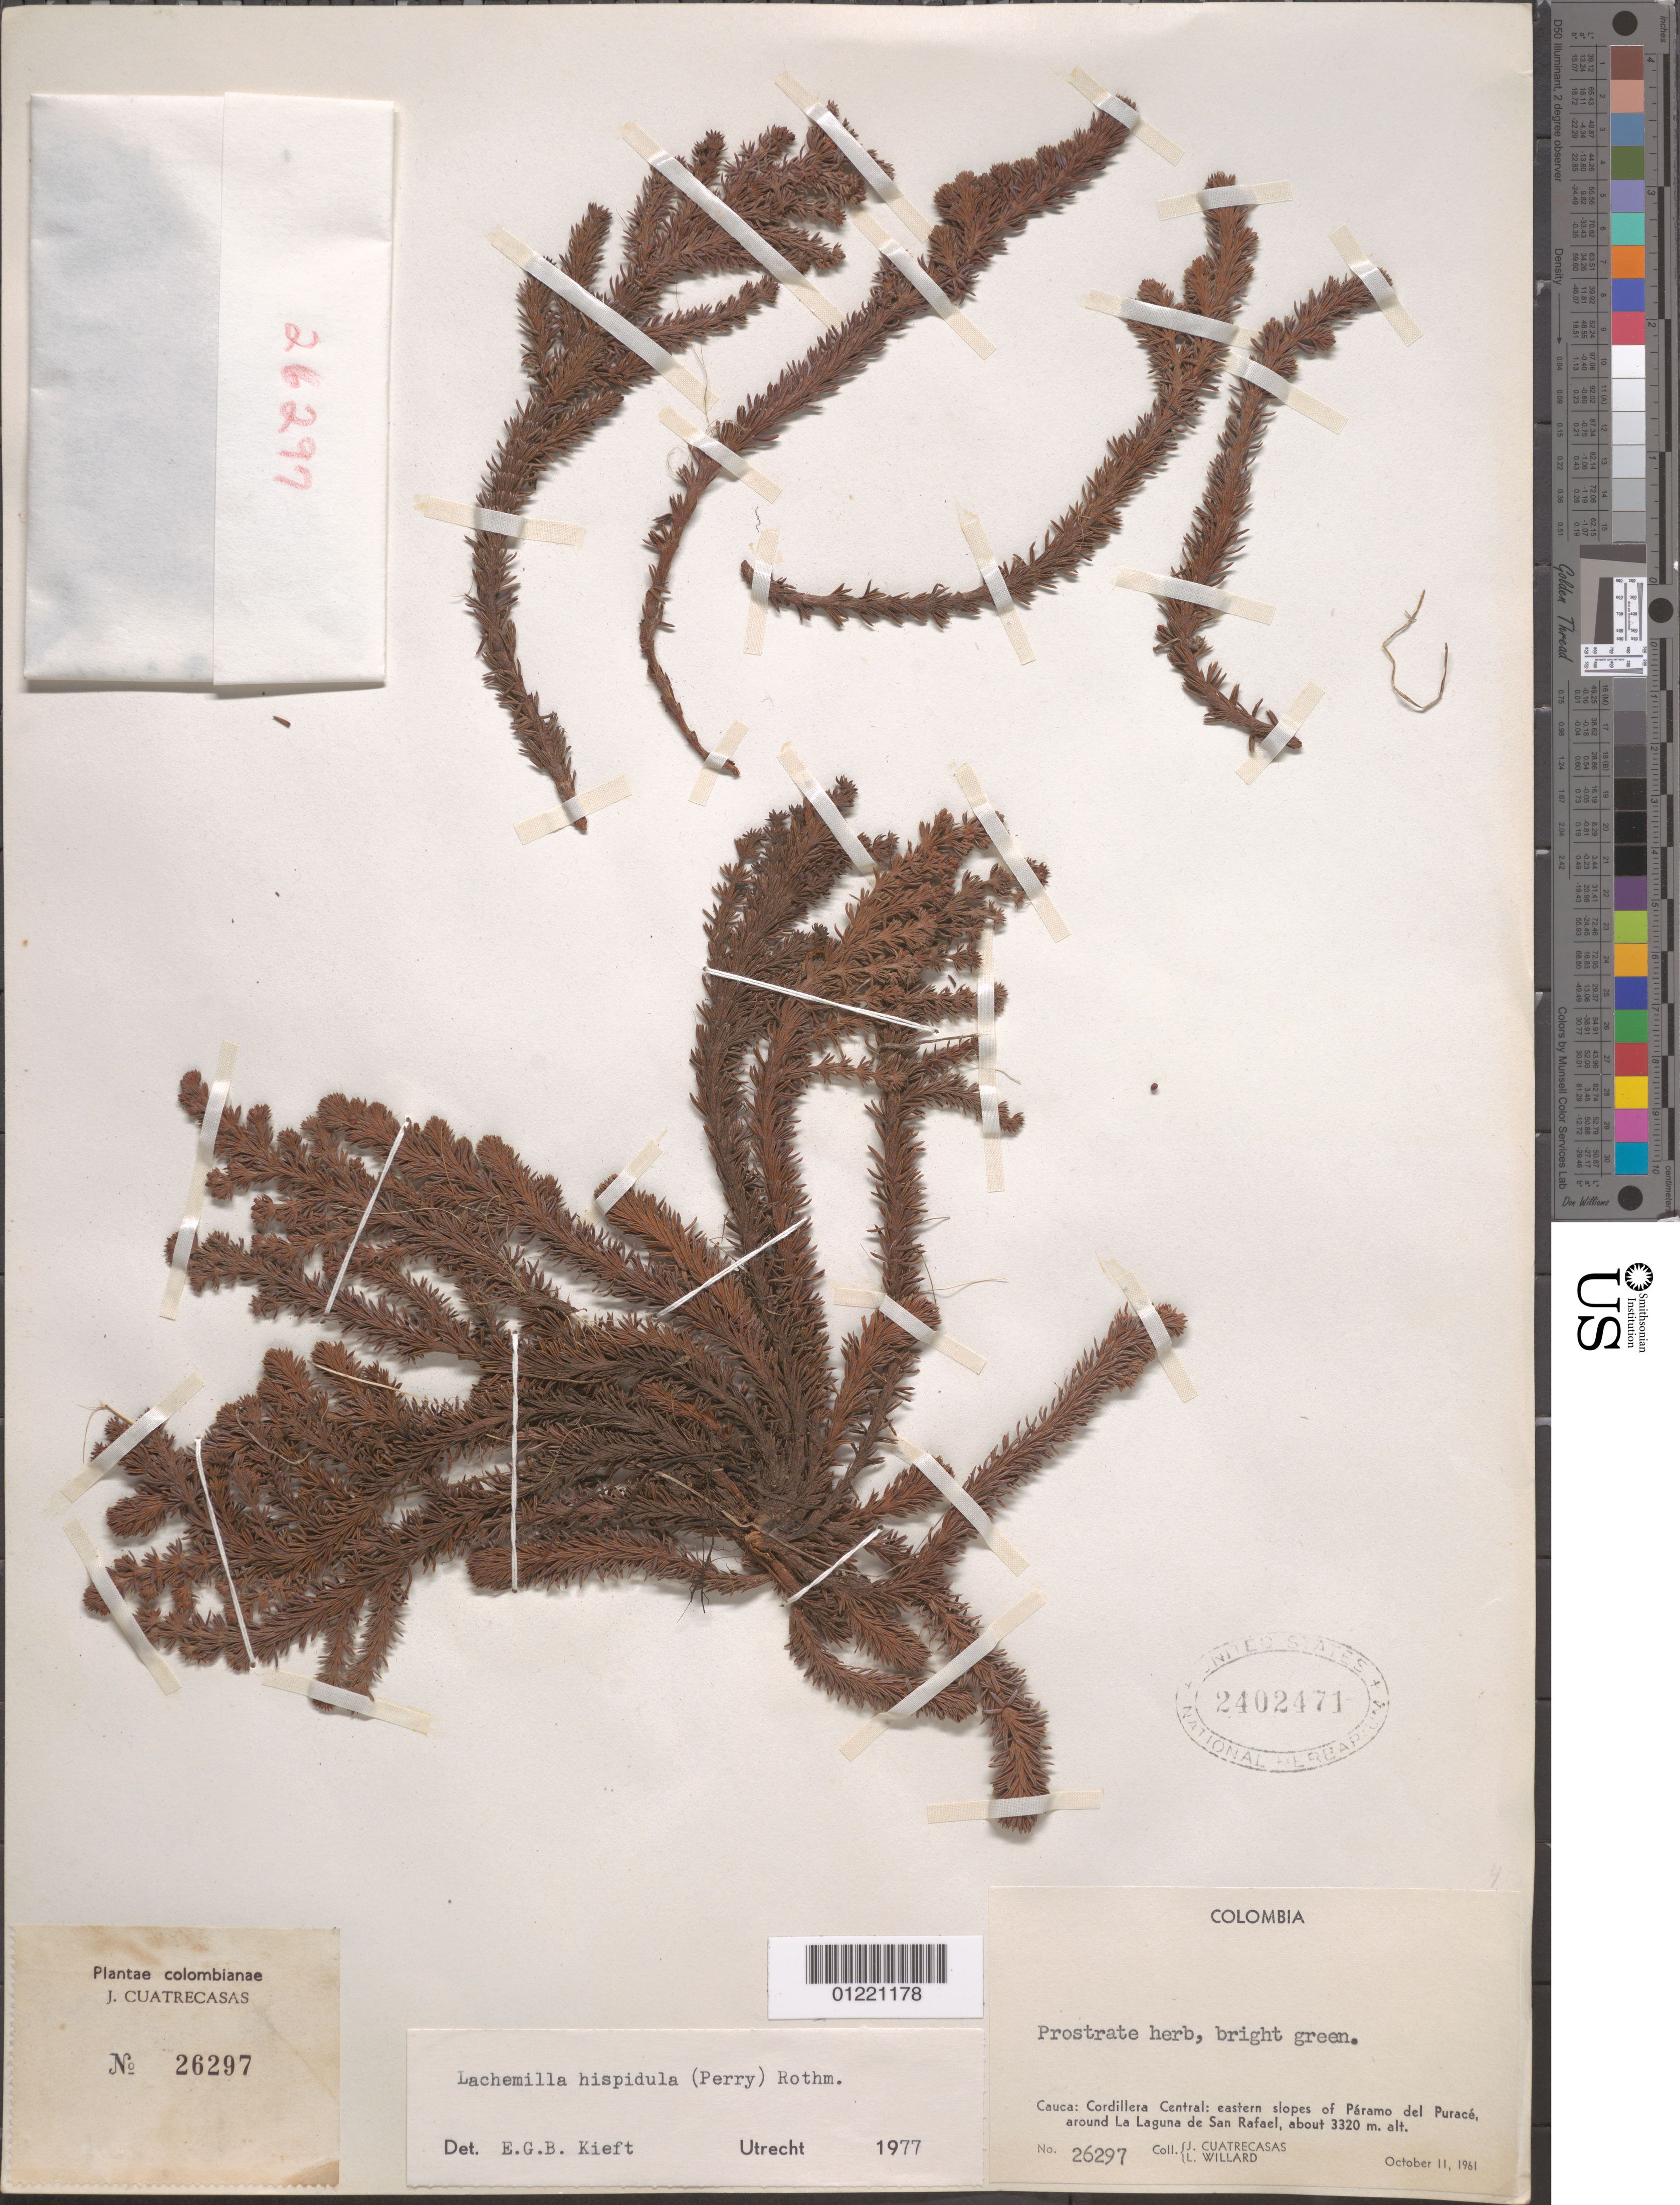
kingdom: Plantae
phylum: Tracheophyta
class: Magnoliopsida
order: Rosales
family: Rosaceae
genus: Lachemilla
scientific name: Lachemilla hispidula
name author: (L.M. Perry) Rothm.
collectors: J. Cuatrecasas & L. Willard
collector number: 26297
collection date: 1961-10-11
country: Colombia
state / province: Cauca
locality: Cordillera Central: eastern slopes of Paramo del Purace, around La Laguna de San Rafael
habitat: paramo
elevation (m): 3320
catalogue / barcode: US 2402471